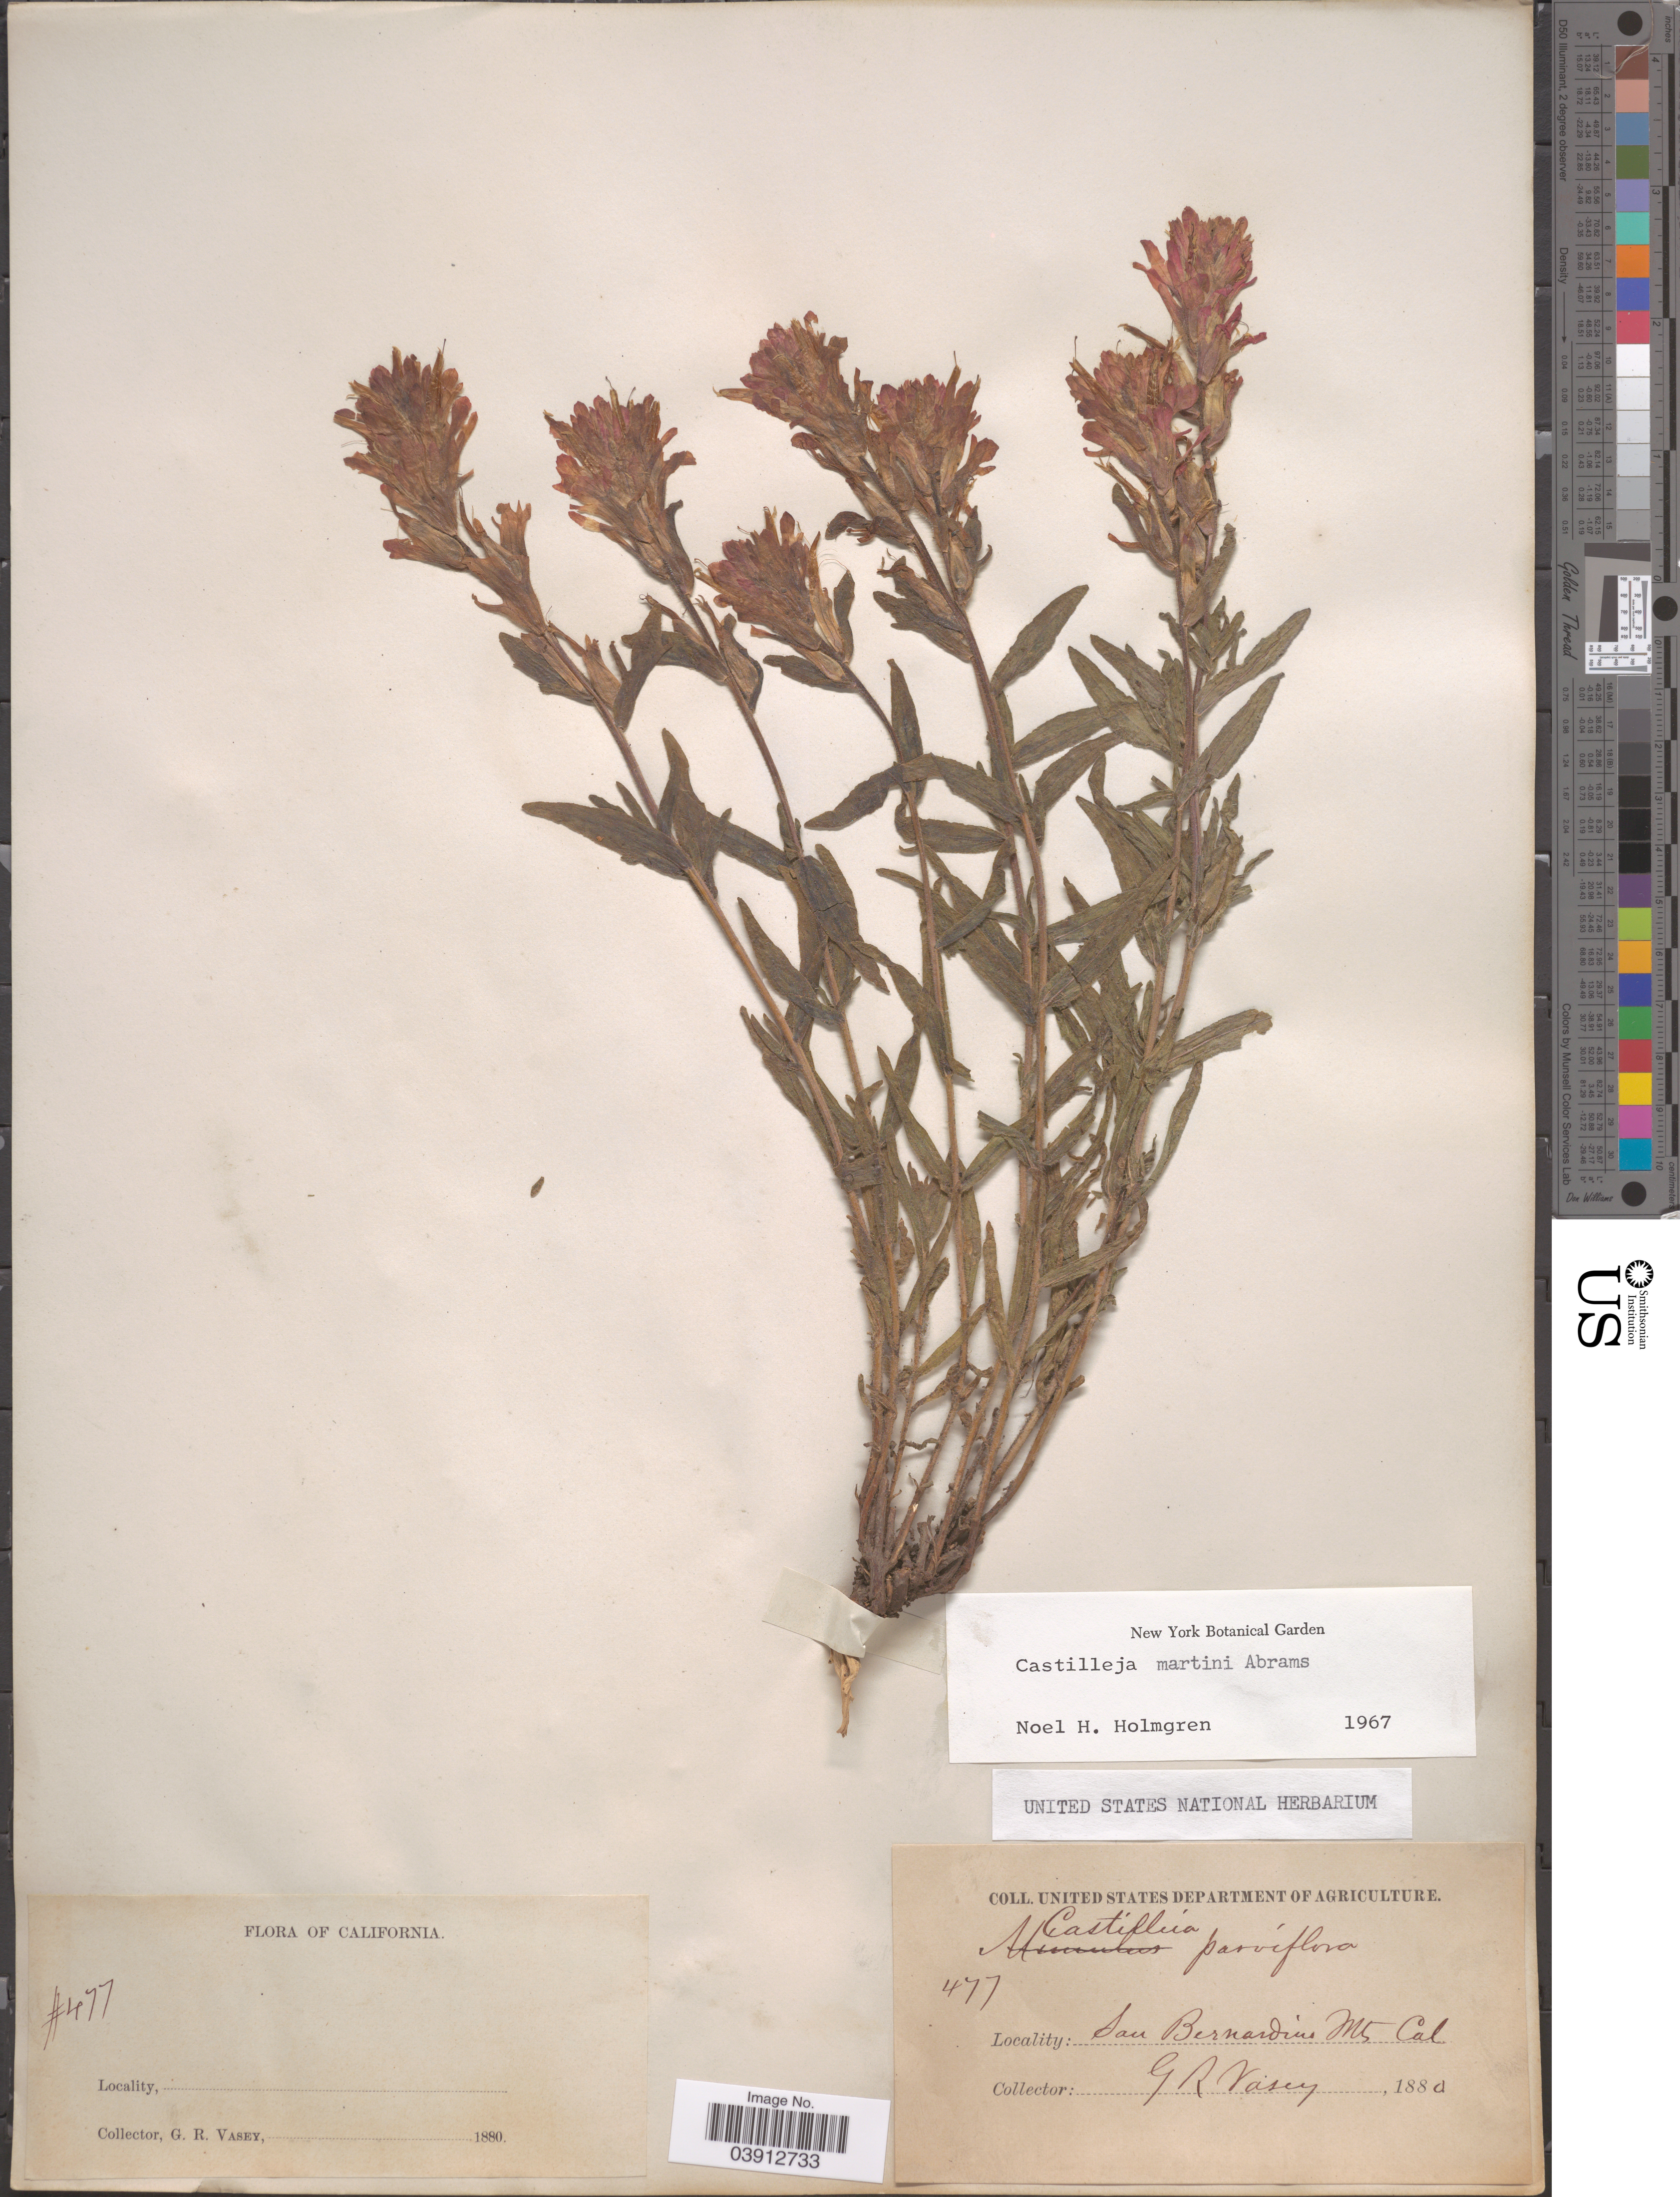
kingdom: Plantae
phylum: Tracheophyta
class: Magnoliopsida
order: Lamiales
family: Orobanchaceae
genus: Castilleja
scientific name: Castilleja martinii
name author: Abrams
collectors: G. R. Vasey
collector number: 477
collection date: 1880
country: United States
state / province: California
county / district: San Bernardino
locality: San Bernardino Mts.